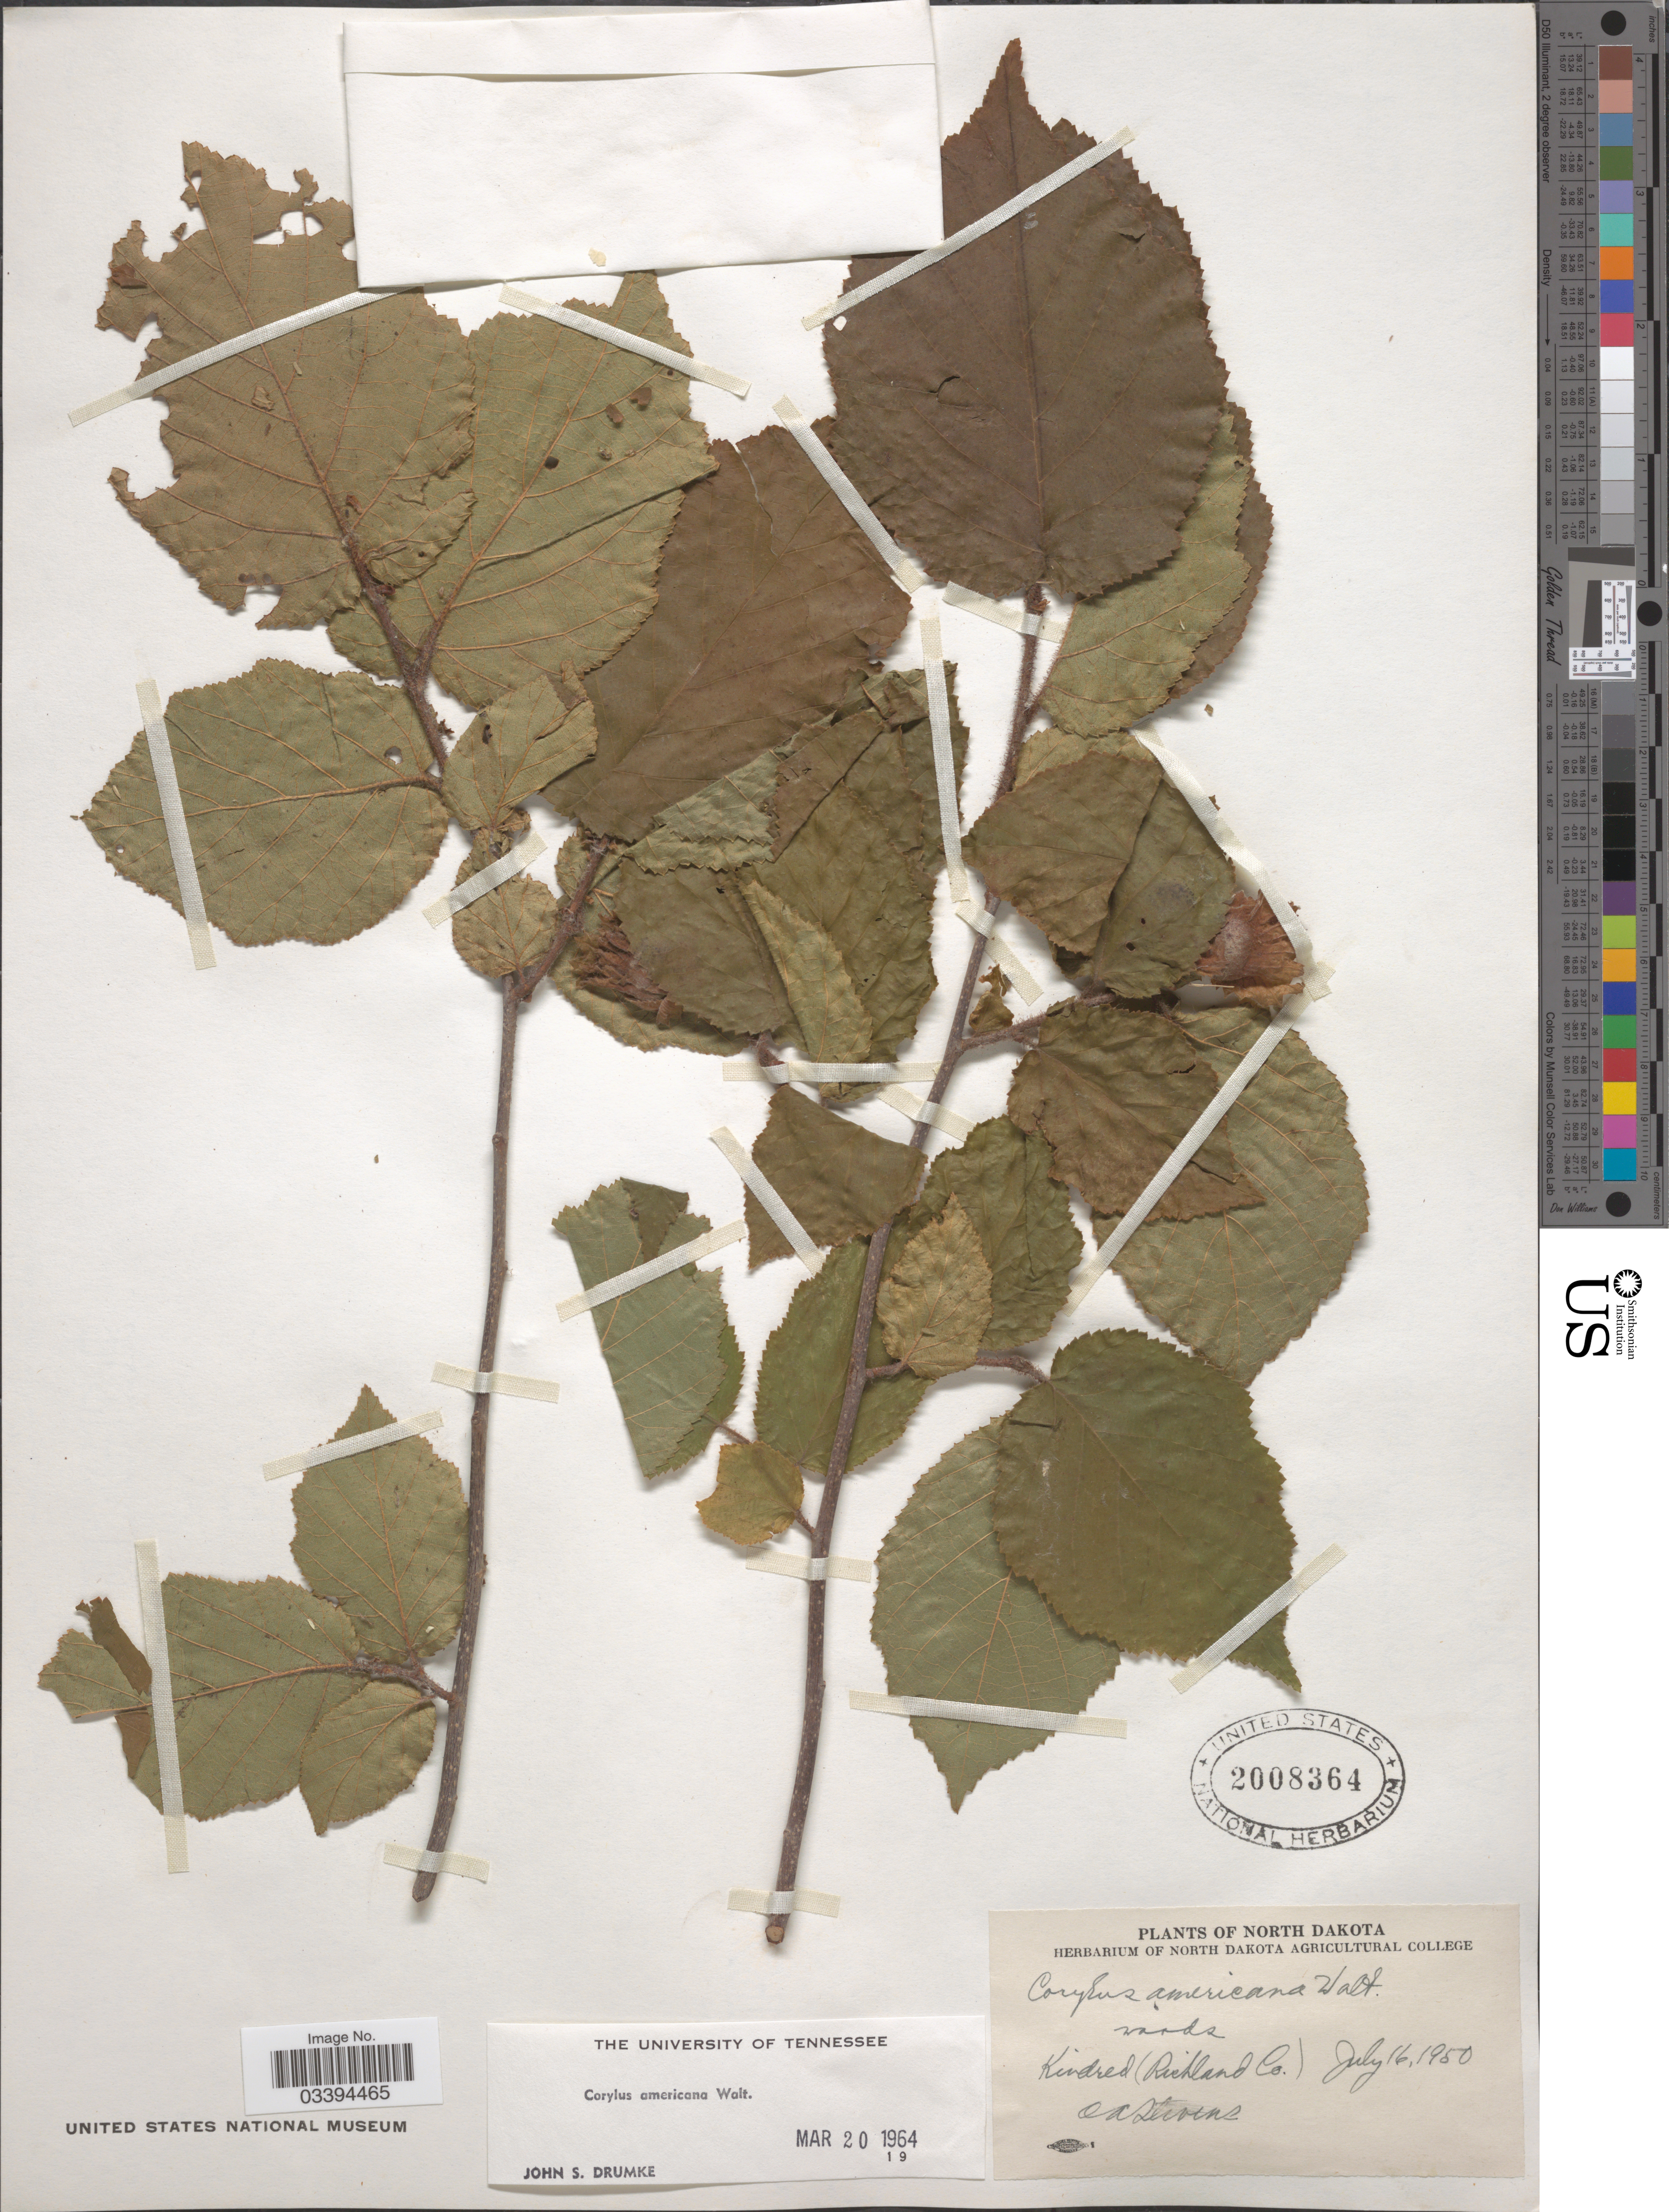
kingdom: Plantae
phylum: Tracheophyta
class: Magnoliopsida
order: Fagales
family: Betulaceae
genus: Corylus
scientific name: Corylus americana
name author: Walter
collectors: O. A. Stevens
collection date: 1950-07-16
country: United States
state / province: North Dakota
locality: Kindred (Richland Co.).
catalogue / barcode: US 2008364